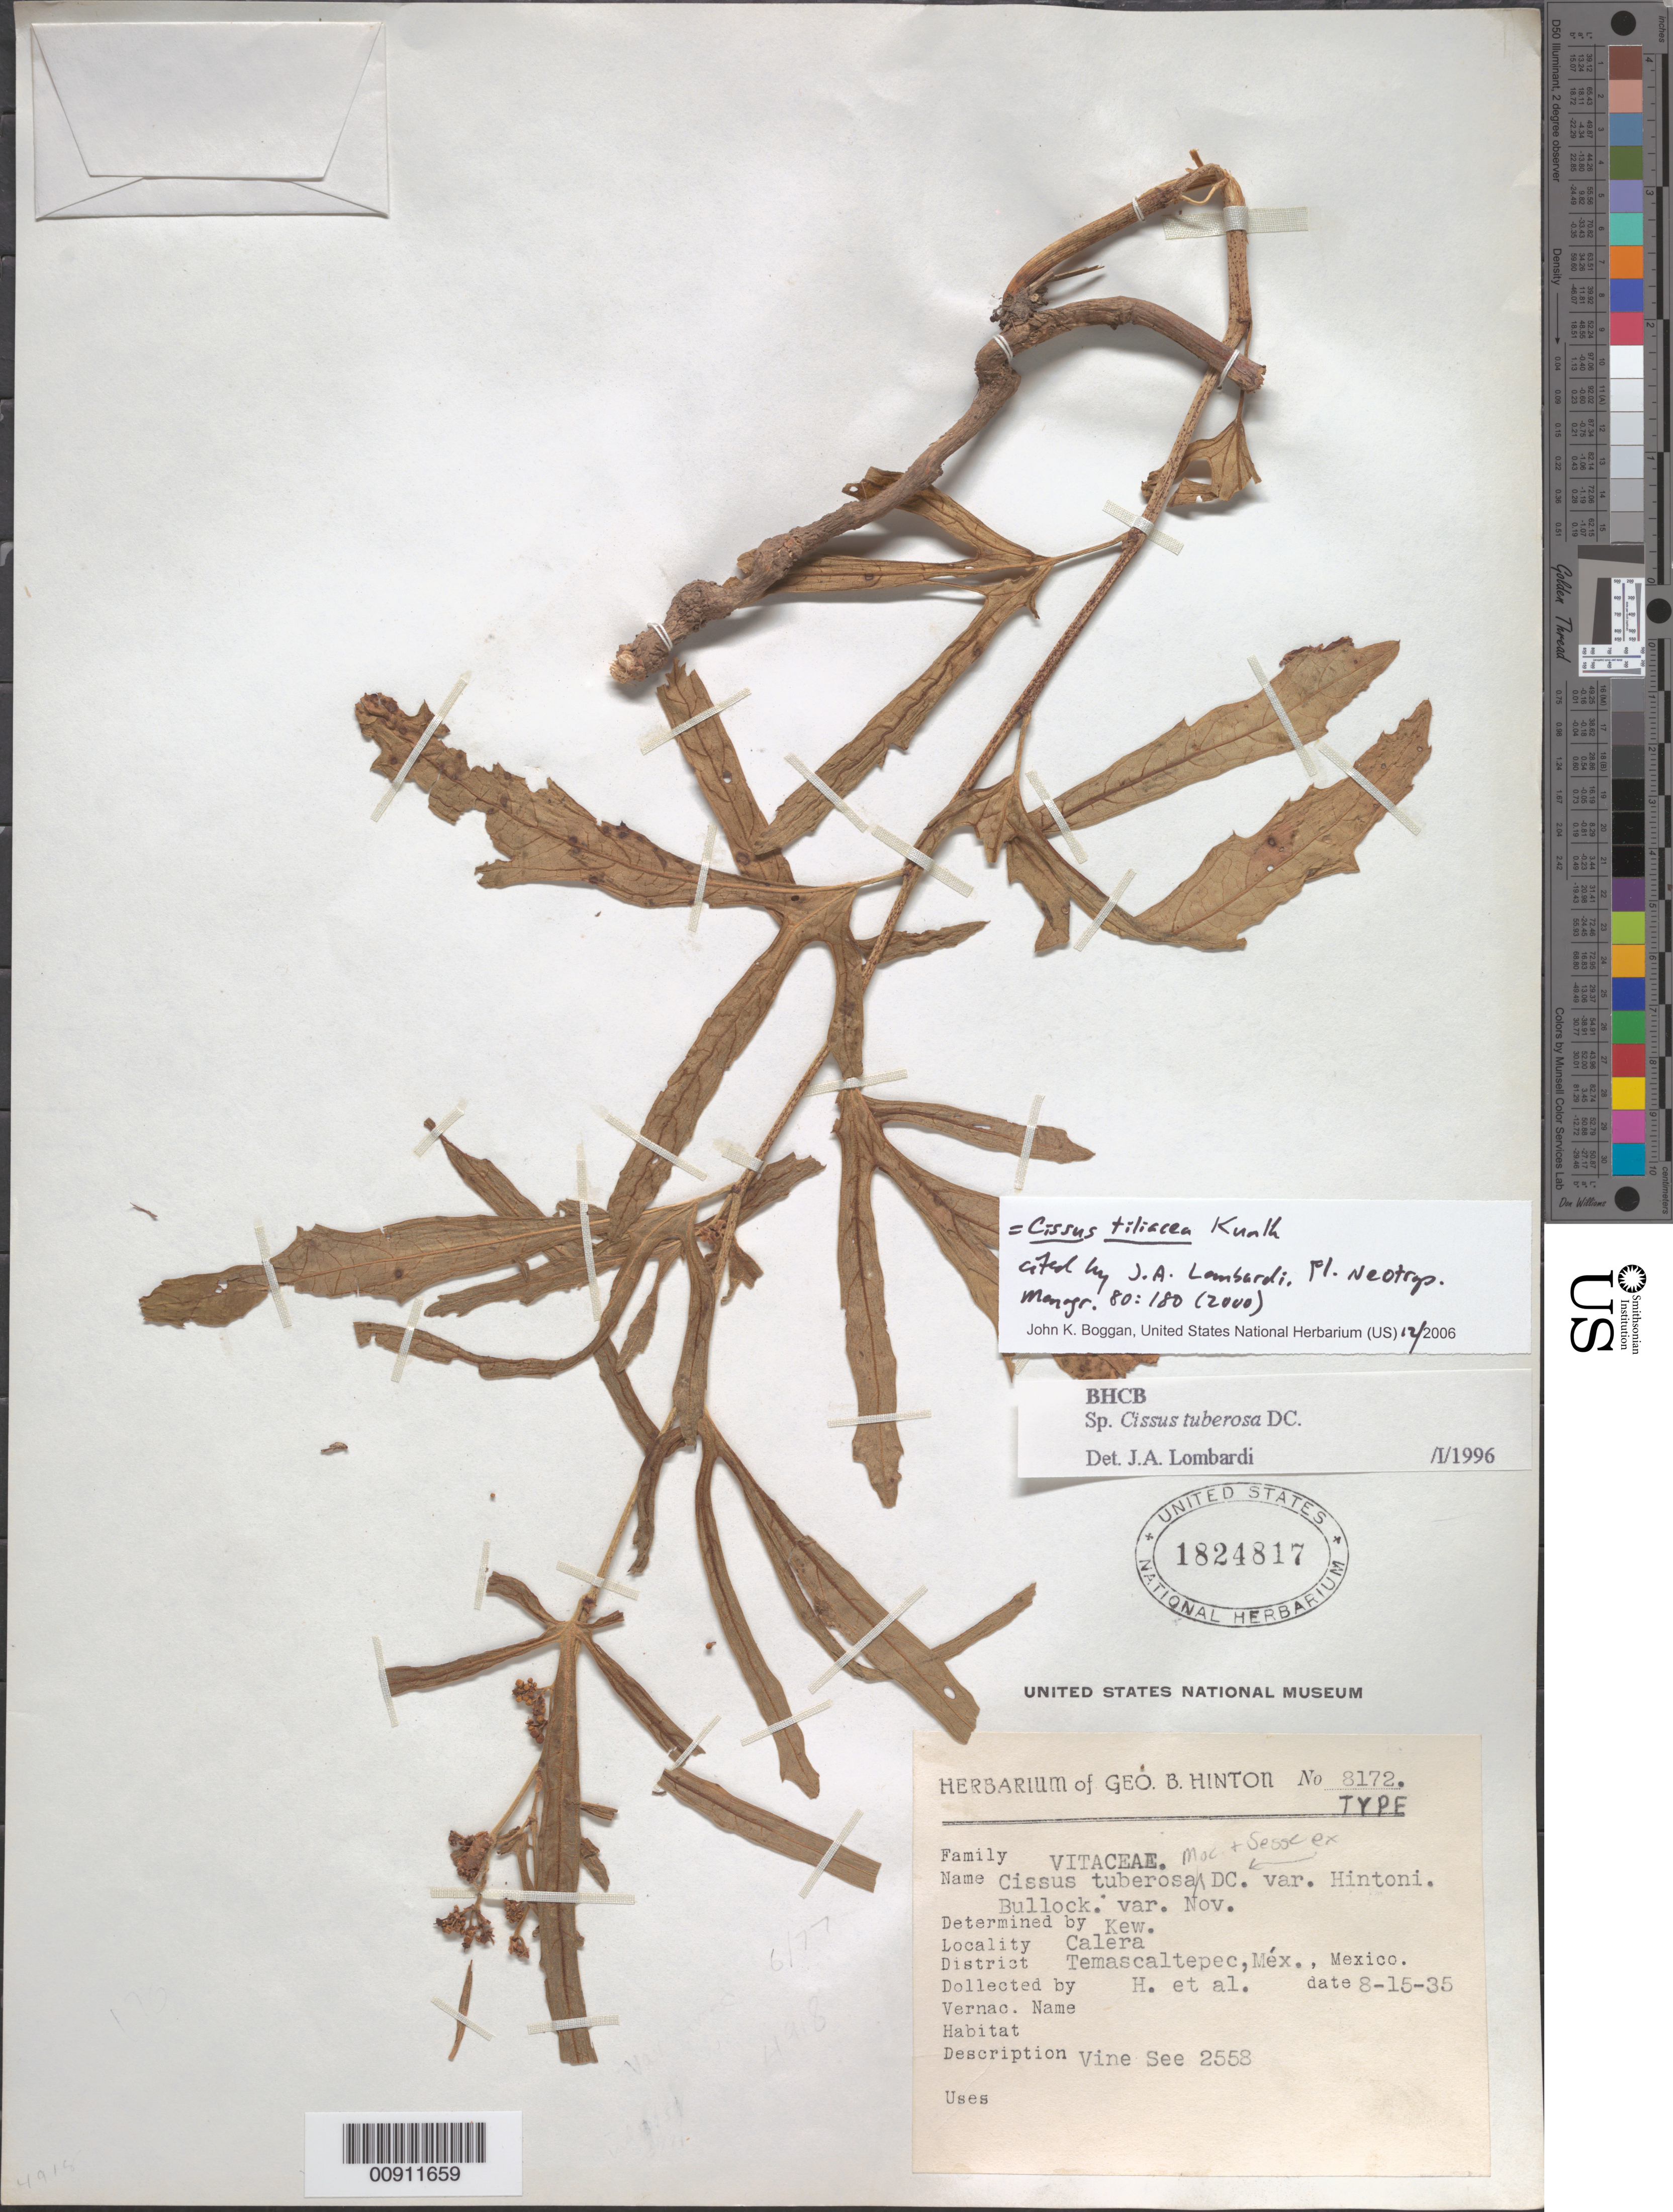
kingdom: Plantae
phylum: Tracheophyta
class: Magnoliopsida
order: Vitales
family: Vitaceae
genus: Cissus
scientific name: Cissus tiliacea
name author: Kunth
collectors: G. B. Hinton & et al.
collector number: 8172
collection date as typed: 15 Aug 1935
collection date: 1935-08-15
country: Mexico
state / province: México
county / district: Temascaltepec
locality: Calera, District Temascaltepec, State of Mexico.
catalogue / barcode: US 1824817